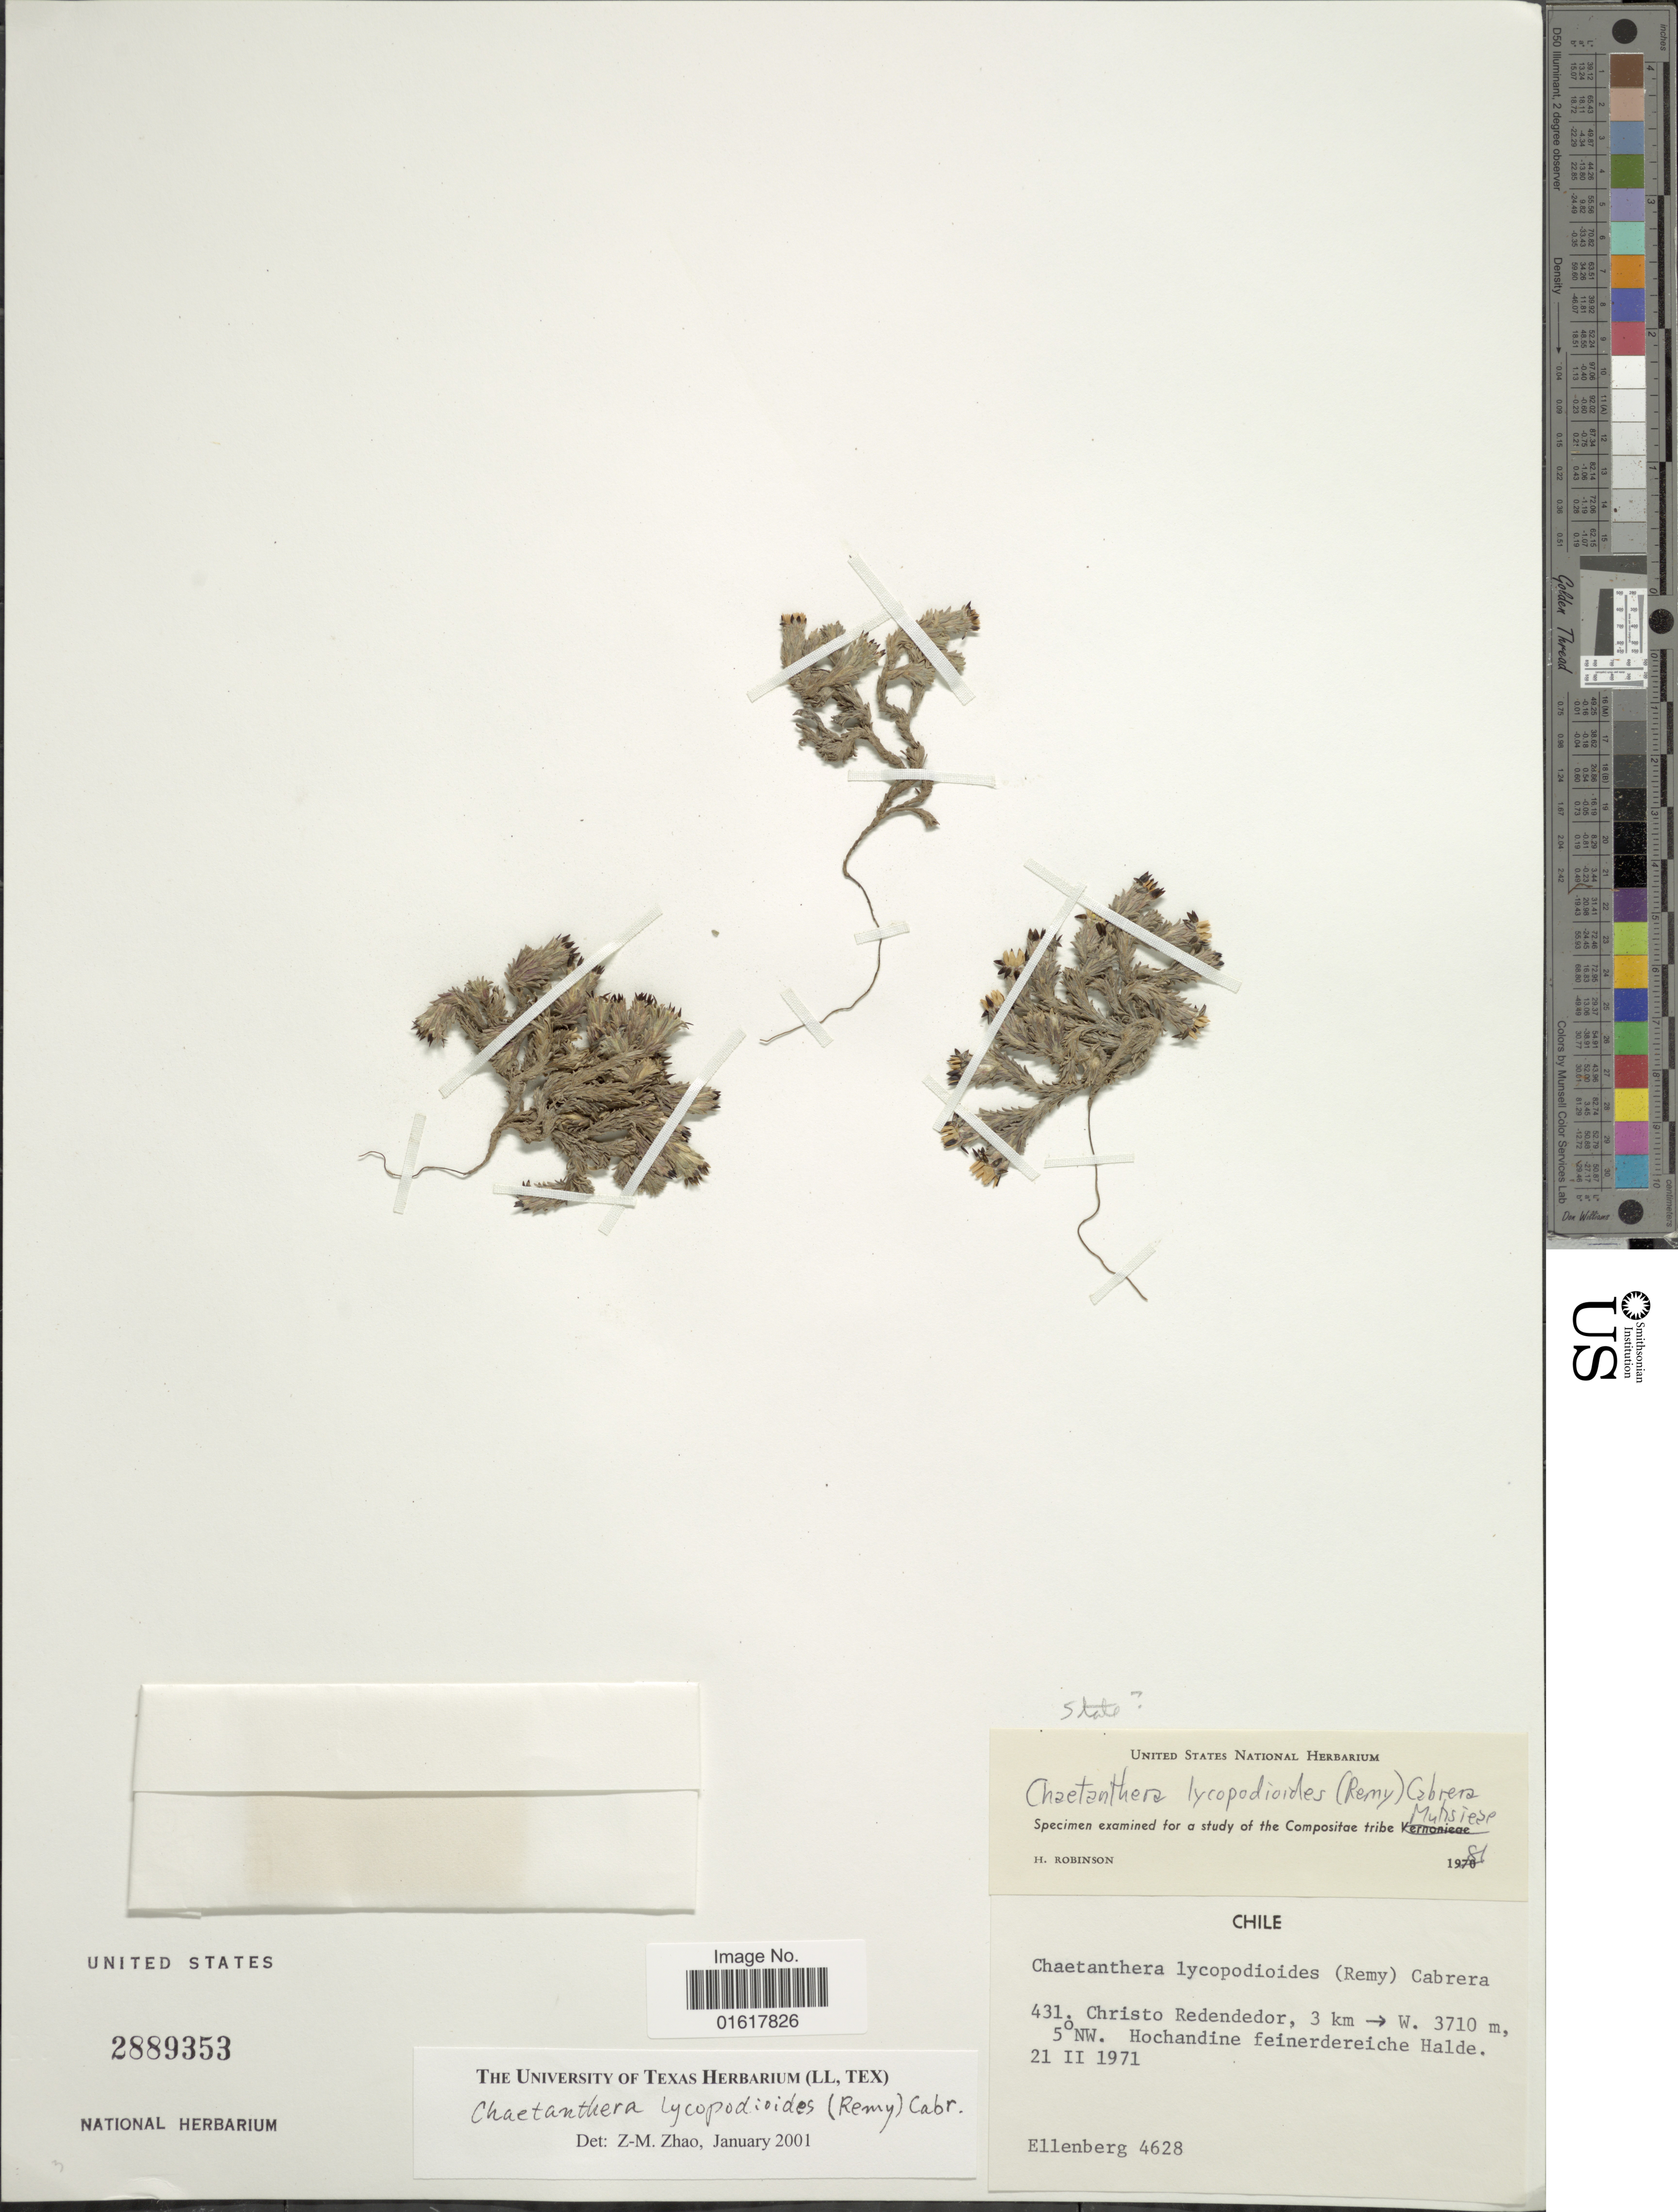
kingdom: Plantae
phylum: Tracheophyta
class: Magnoliopsida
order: Asterales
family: Asteraceae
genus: Chaetanthera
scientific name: Chaetanthera lycopodioides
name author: (J. Rémy) Cabrera ex Cabrera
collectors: H. Ellenberg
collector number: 4628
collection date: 1971-02-21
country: Chile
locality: Christo Redendedor, 3 km - W. 5°NW. Hochandine feinerdereiche Halde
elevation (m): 3710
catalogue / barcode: US 2889353